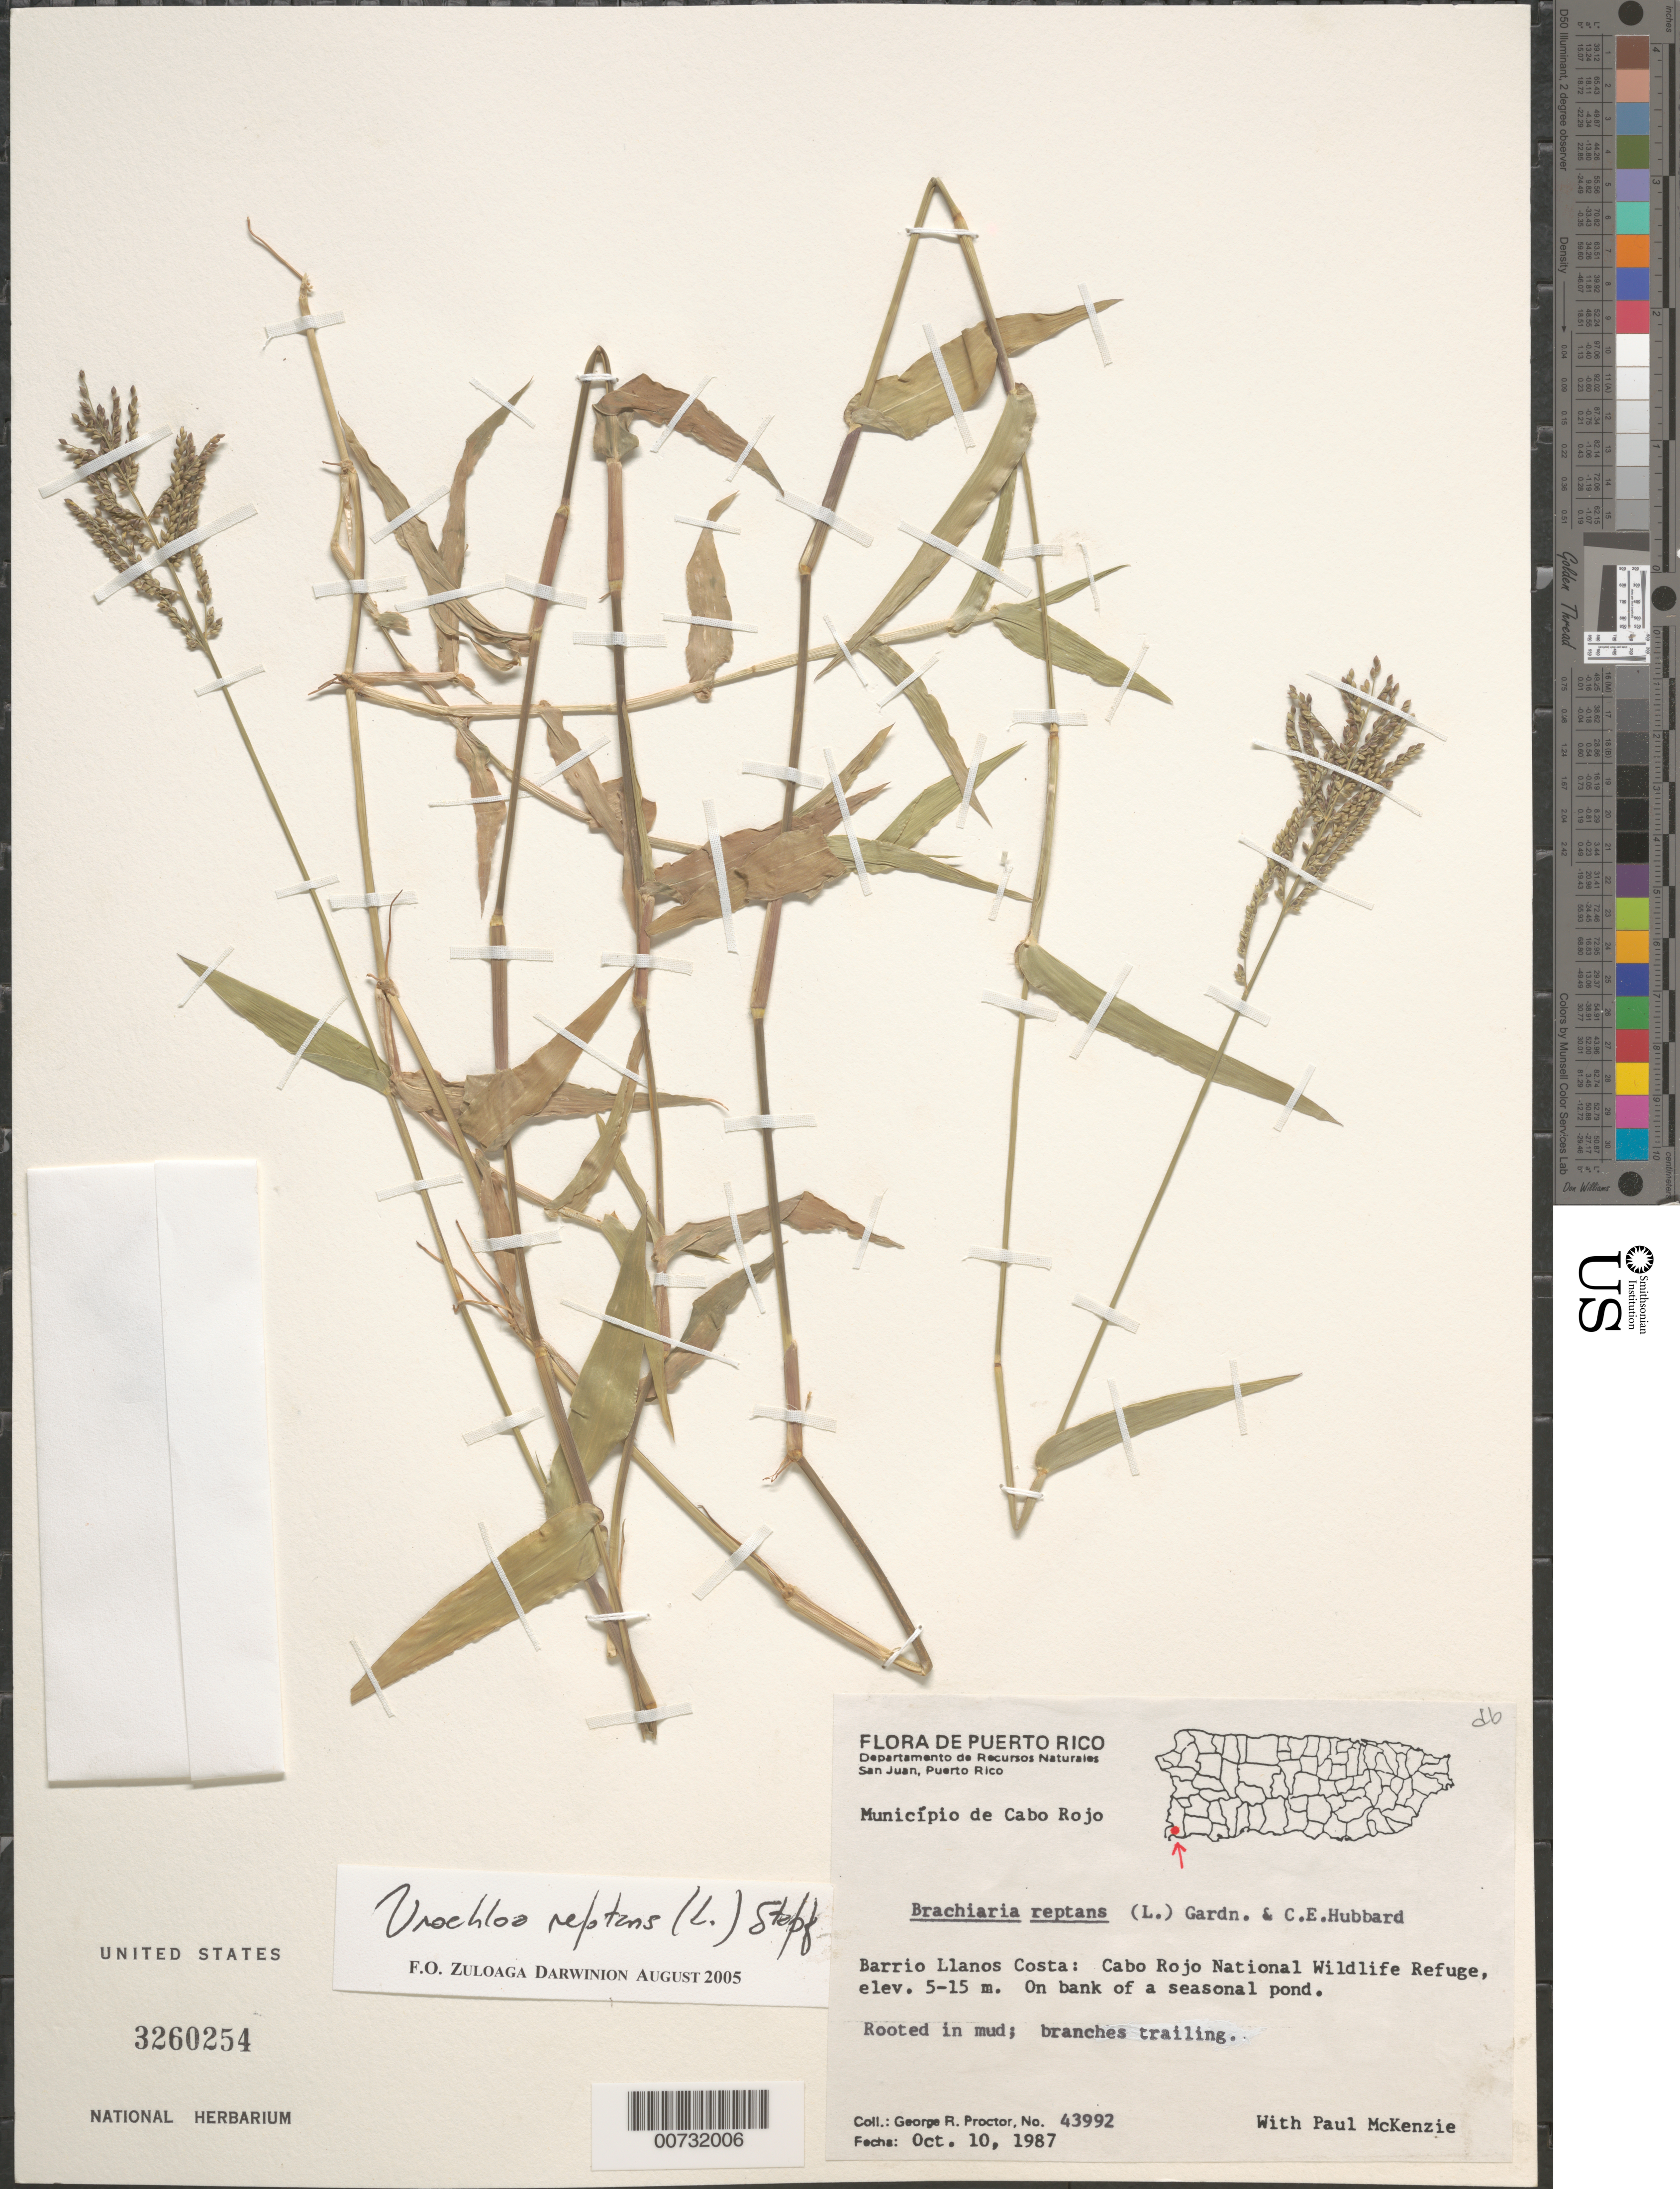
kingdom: Plantae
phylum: Tracheophyta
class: Liliopsida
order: Poales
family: Poaceae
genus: Urochloa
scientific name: Urochloa reptans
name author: (L.) Stapf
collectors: G. R. Proctor & P. Mckenzie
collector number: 43992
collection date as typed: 10 Oct 1987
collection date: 1987-10-10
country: Puerto Rico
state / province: Cabo Rojo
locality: Mun. Cabo Rojo, Barrio Llanos Costa: Cabo Rojo Natl. Wildlife Refuge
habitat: On bank of seasonal pond; rooted in mud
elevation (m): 5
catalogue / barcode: US 3260254